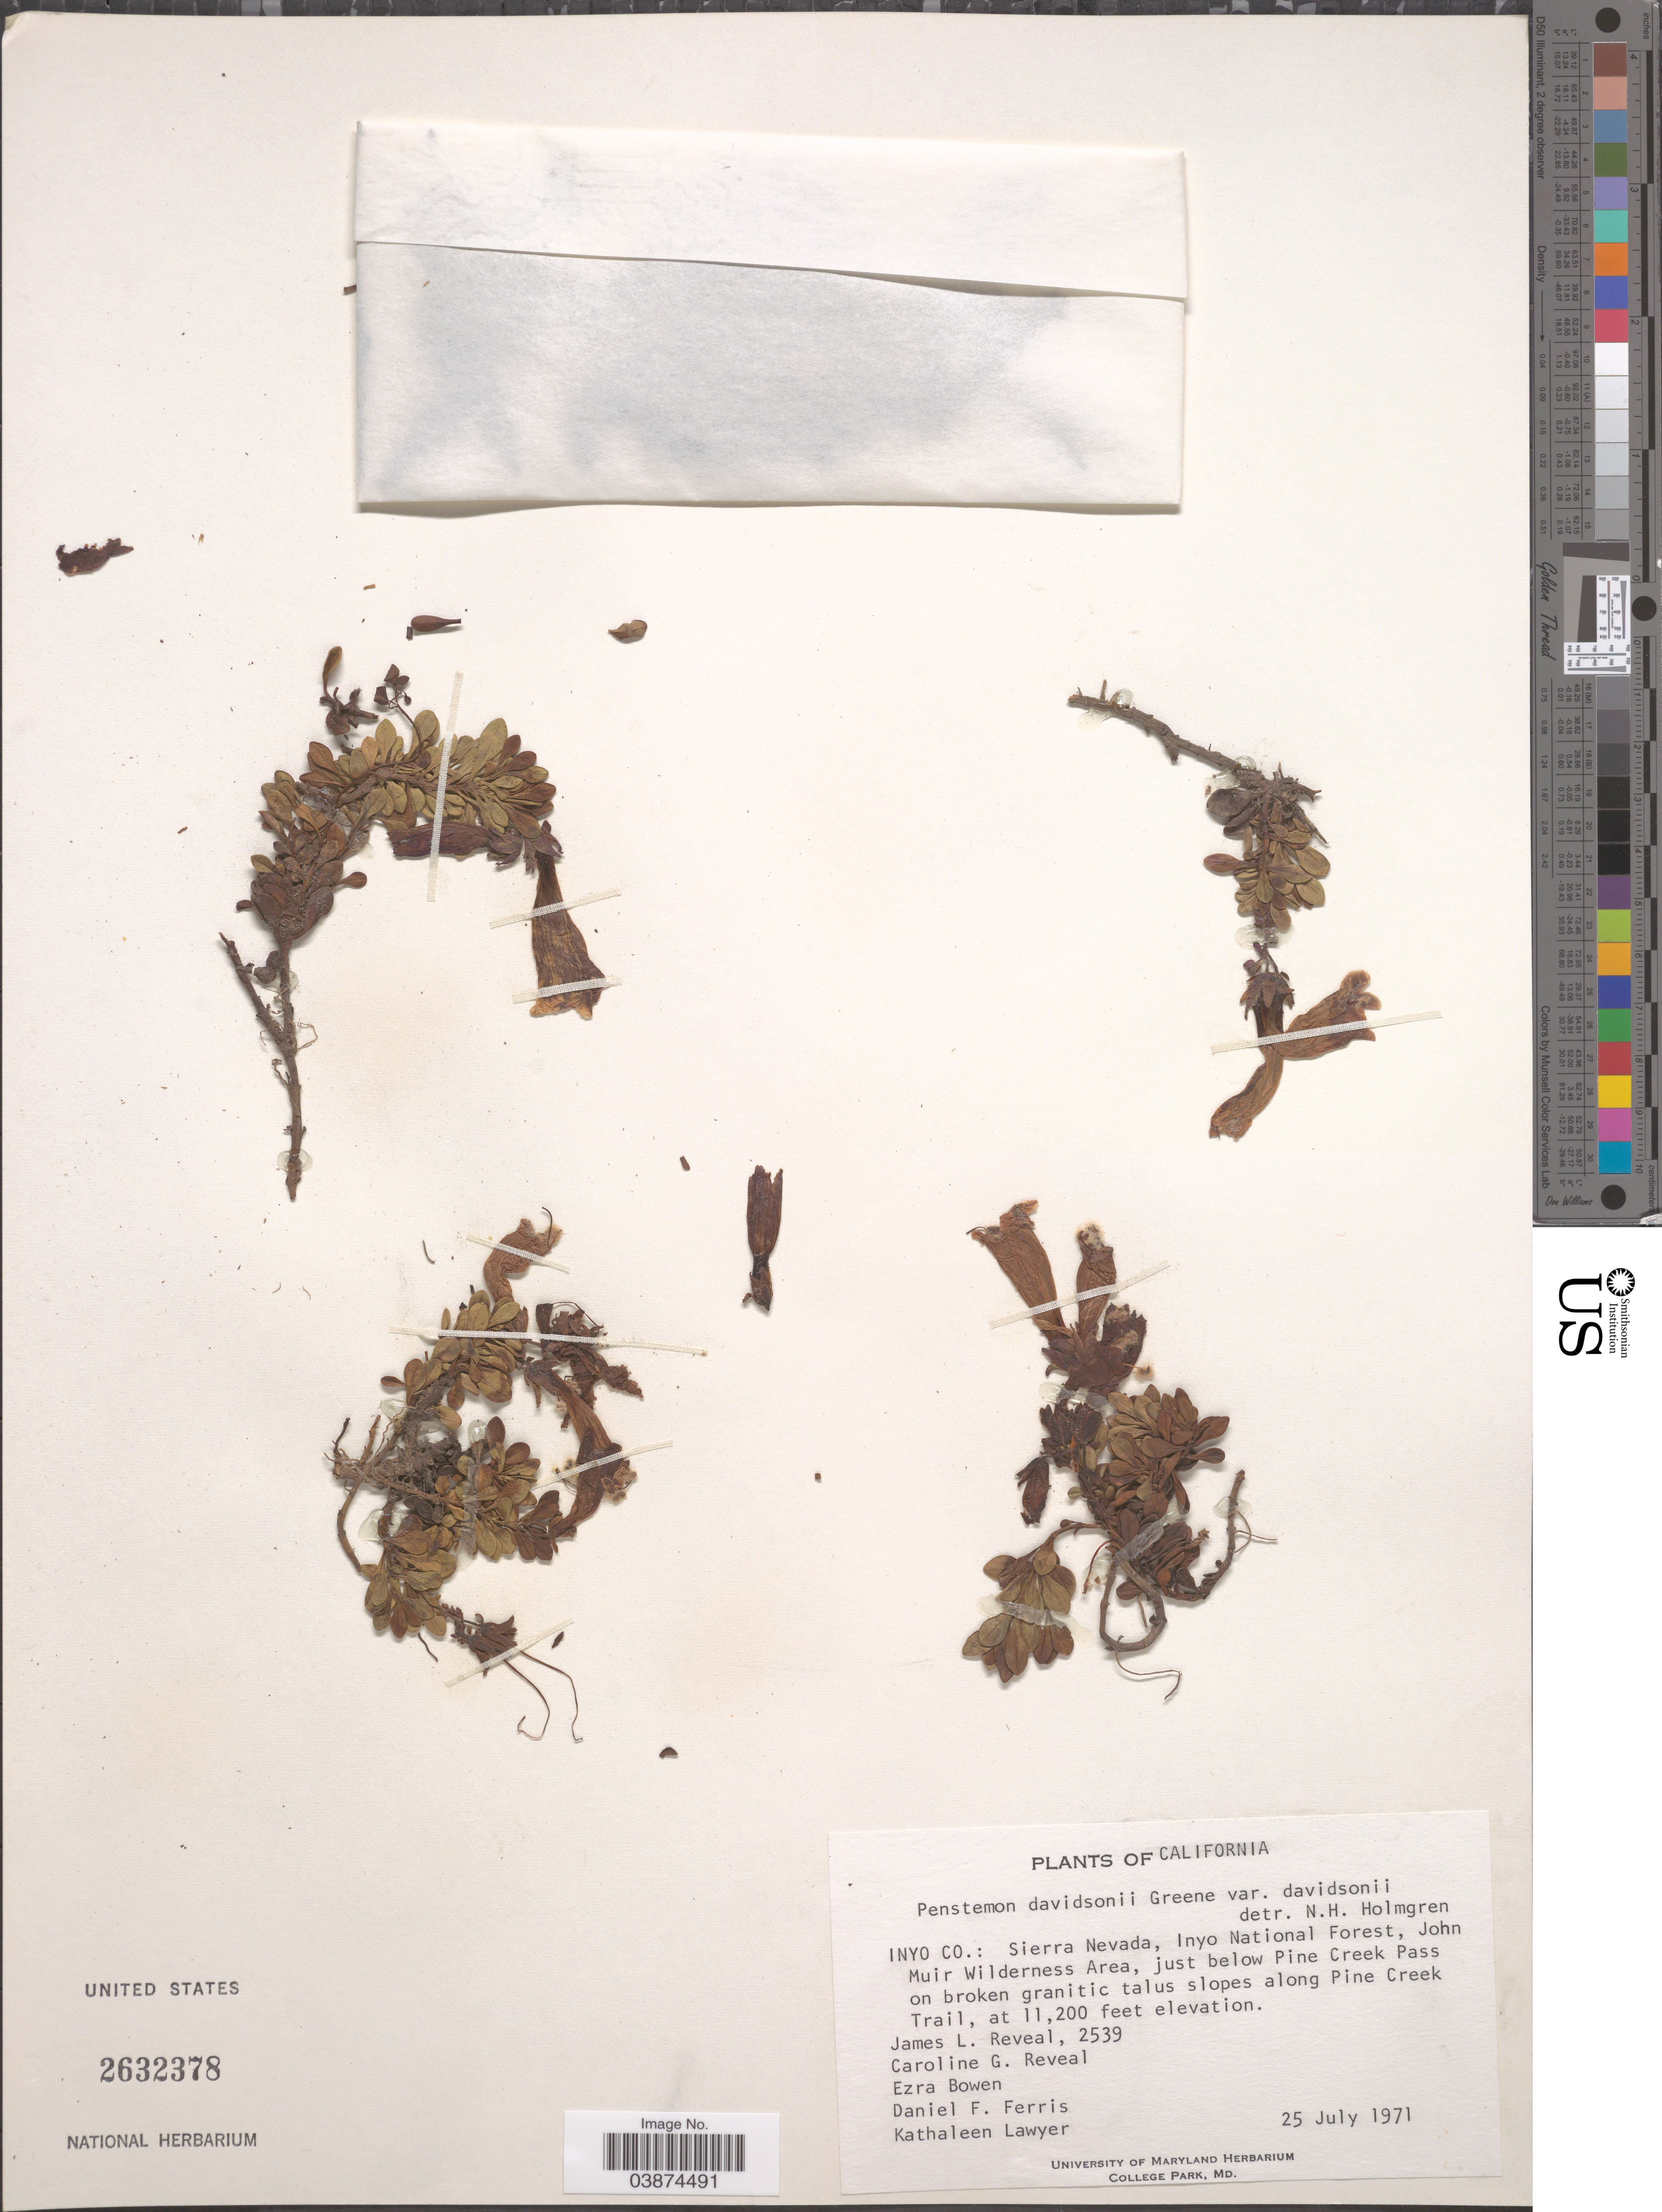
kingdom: Plantae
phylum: Tracheophyta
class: Magnoliopsida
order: Lamiales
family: Plantaginaceae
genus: Penstemon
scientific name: Penstemon davidsonii var. davidsonii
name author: Greene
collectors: J. L. Reveal, C. G. Reveal, E. Bowen, D. Ferris & K. Lawyer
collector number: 2539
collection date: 1971-07-25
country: United States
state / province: California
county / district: Inyo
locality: Inyo Co.: Sierra Nevada, Inyo National Forest, John Muir Wilderness Area, just below Pine Creek Pass on broken grantic talus slopes along Pine Creek Trail.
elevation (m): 3414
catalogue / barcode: US 2632378